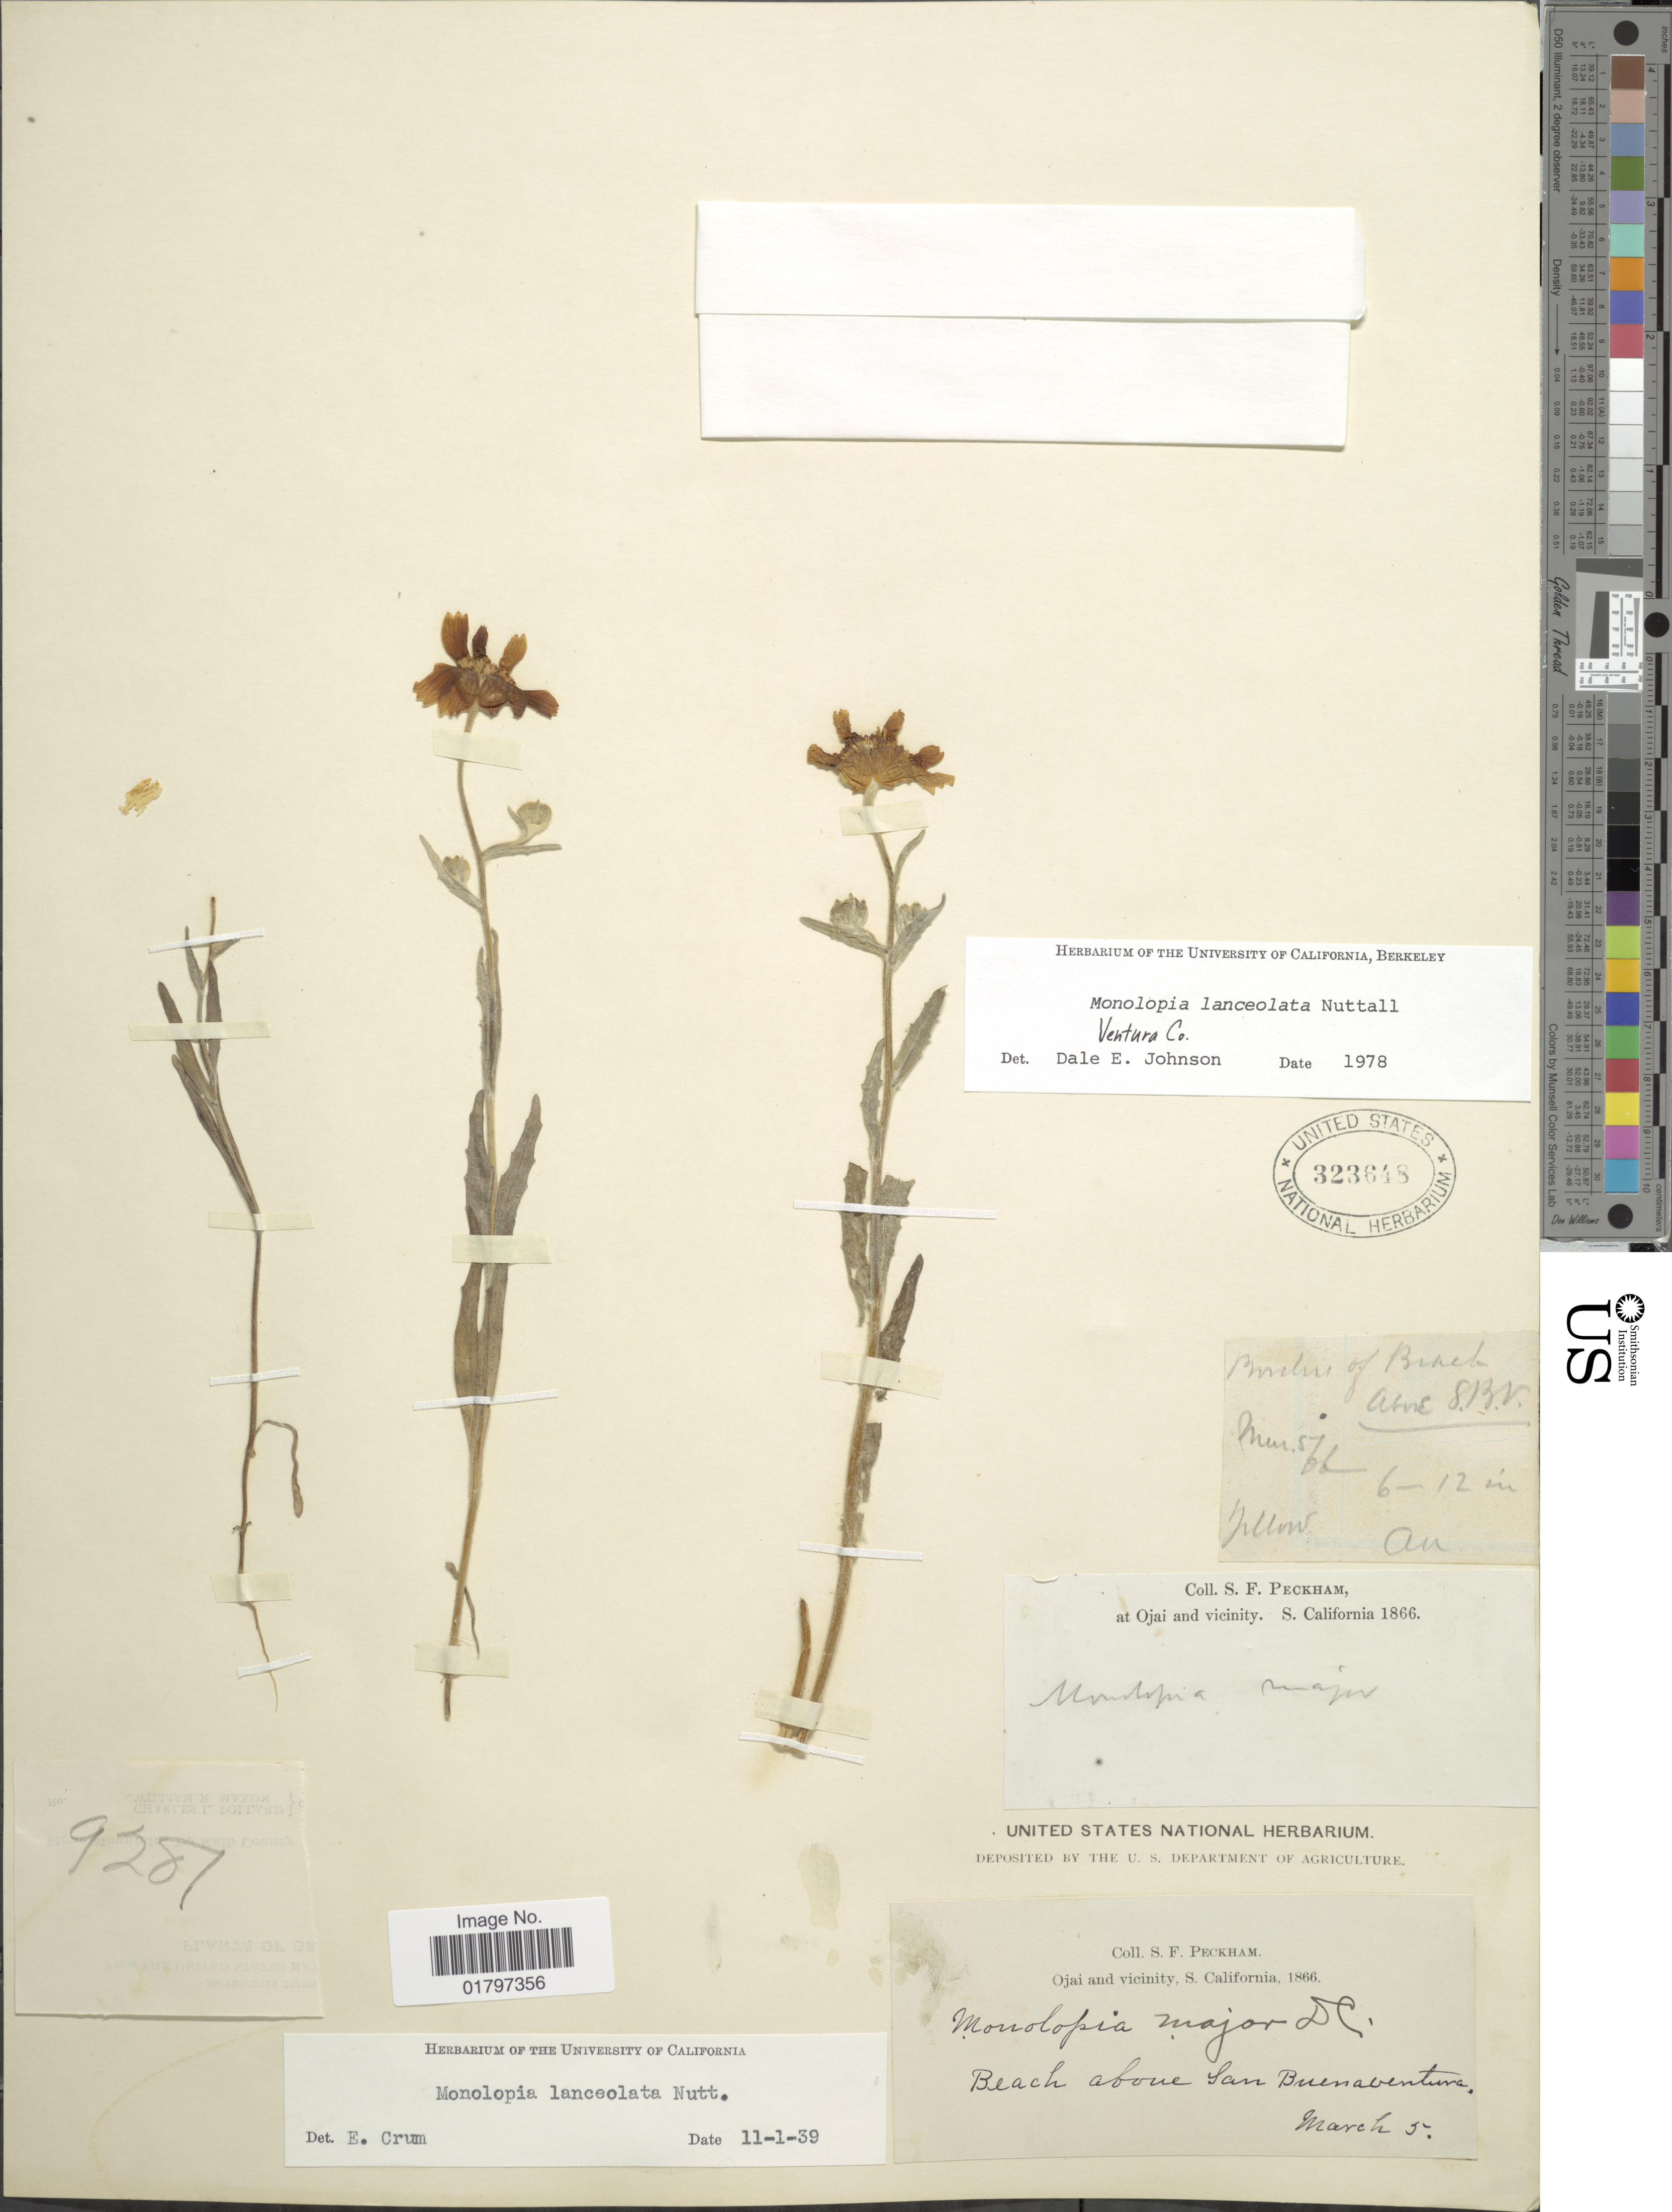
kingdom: Plantae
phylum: Tracheophyta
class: Magnoliopsida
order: Asterales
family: Asteraceae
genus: Monolopia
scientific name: Monolopia lanceolata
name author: Nutt.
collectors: S. Peckham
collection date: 1866-03-05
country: United States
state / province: California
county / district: Ventura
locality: Ojai and vicinity, S. California. Beach above San Buenaventura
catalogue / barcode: US 323648